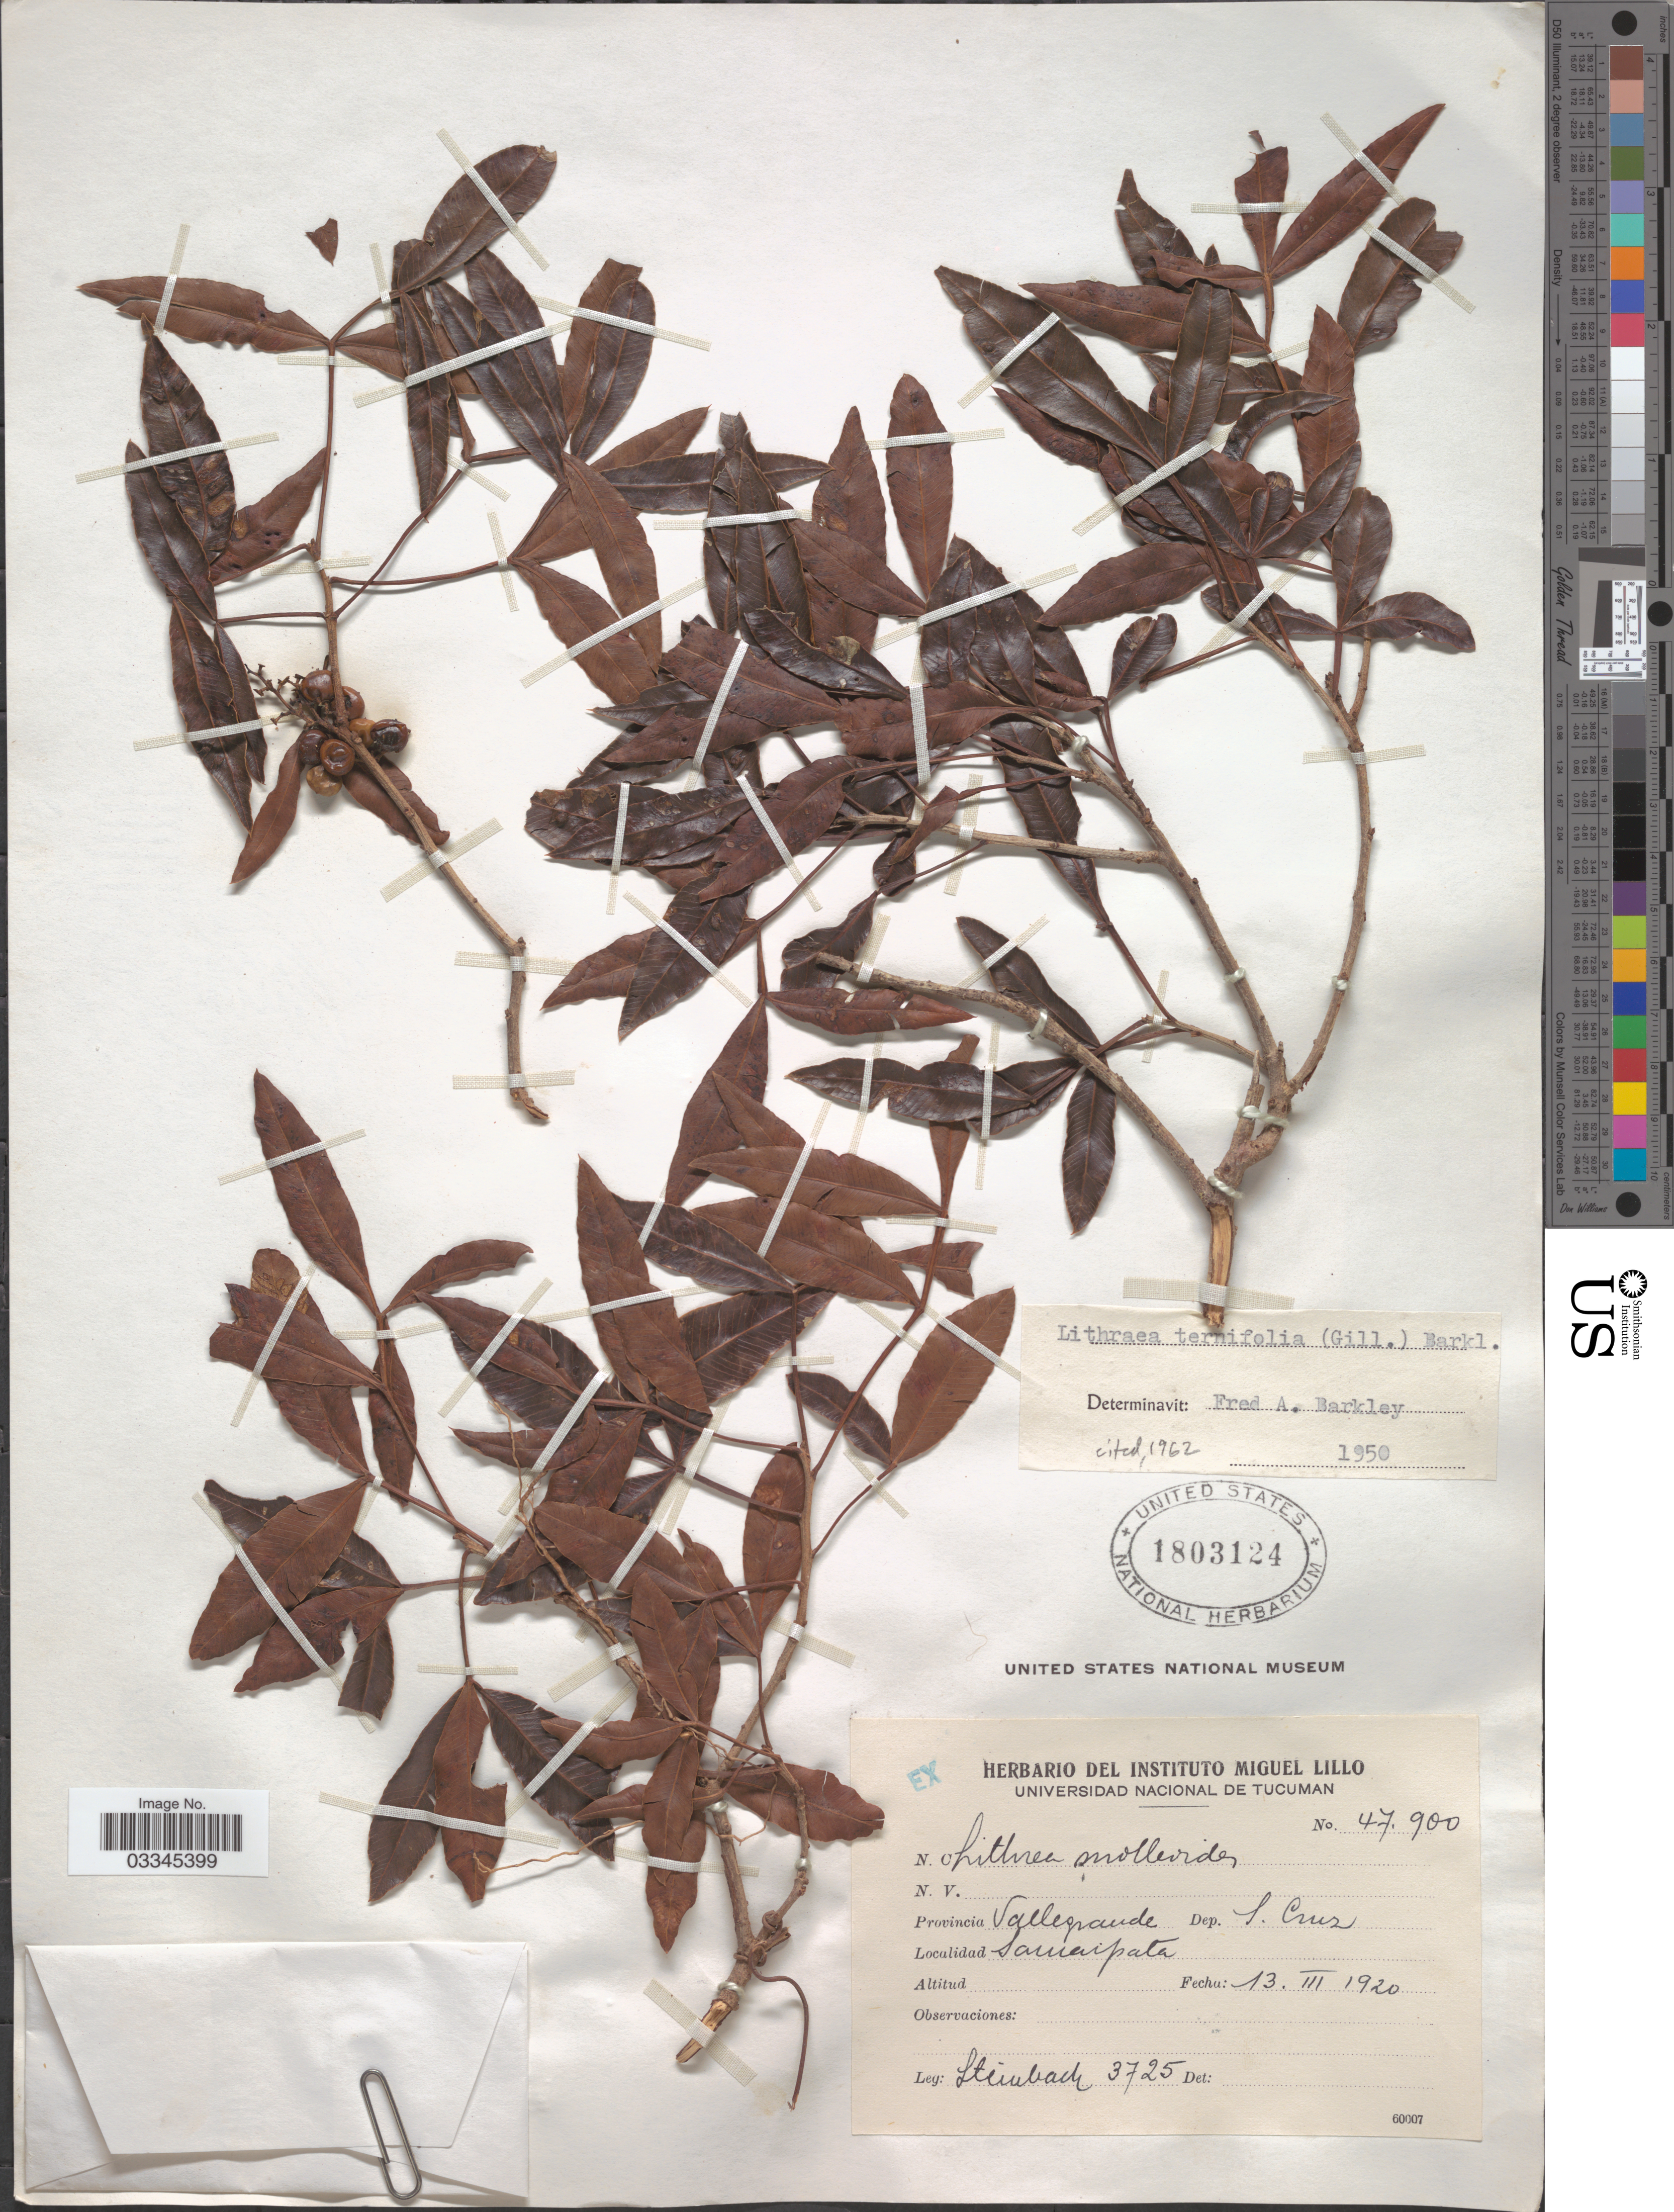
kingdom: Plantae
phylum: Tracheophyta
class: Magnoliopsida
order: Sapindales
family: Anacardiaceae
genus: Lithraea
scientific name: Lithraea ternifolia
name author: (Gillies ex Hook.) F.A. Barkley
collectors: Steinbach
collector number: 3725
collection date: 1920-03-13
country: Argentina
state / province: Santa Cruz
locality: Provincia Vallegrande, Dep. S. Cruz. Samaipata.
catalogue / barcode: US 1803124